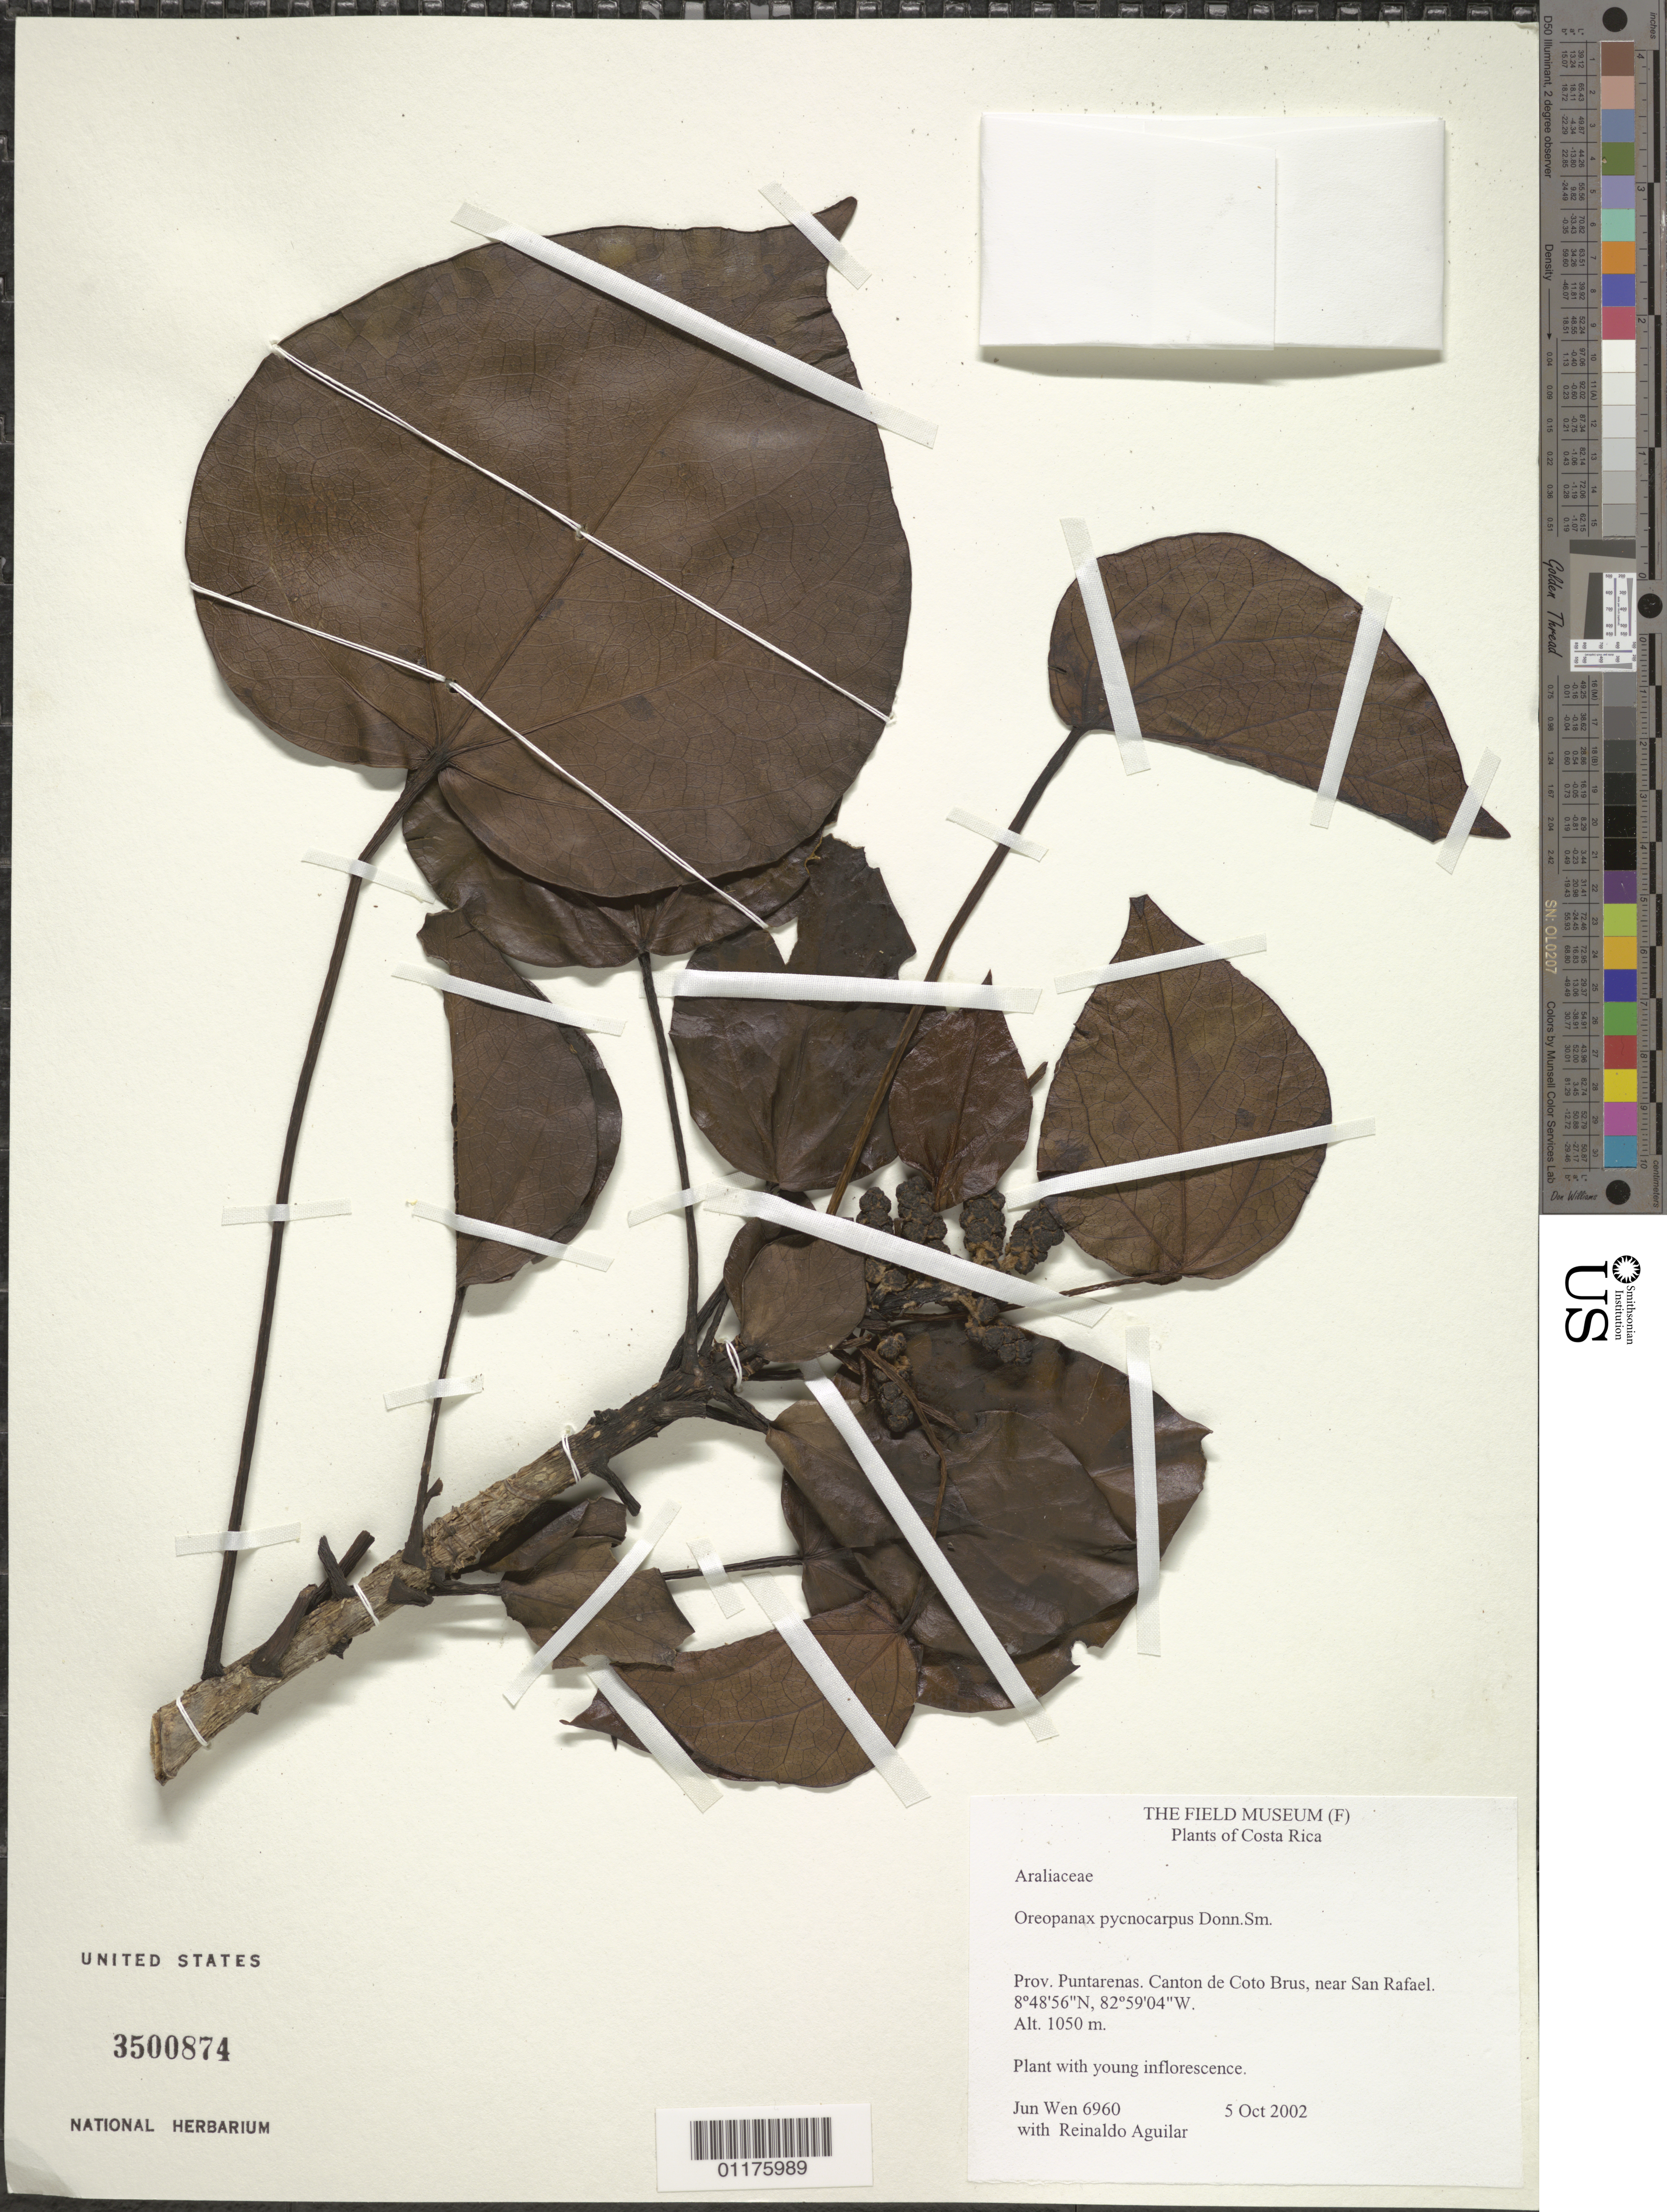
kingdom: Plantae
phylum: Tracheophyta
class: Magnoliopsida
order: Apiales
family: Araliaceae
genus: Oreopanax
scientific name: Oreopanax pycnocarpus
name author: Donn. Sm.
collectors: J. Wen & R. Aguilar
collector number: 6960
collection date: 2002-10-05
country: Costa Rica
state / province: Puntarenas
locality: Canton de Coto Brus, near San Rafael.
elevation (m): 1050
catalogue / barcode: US 3500874